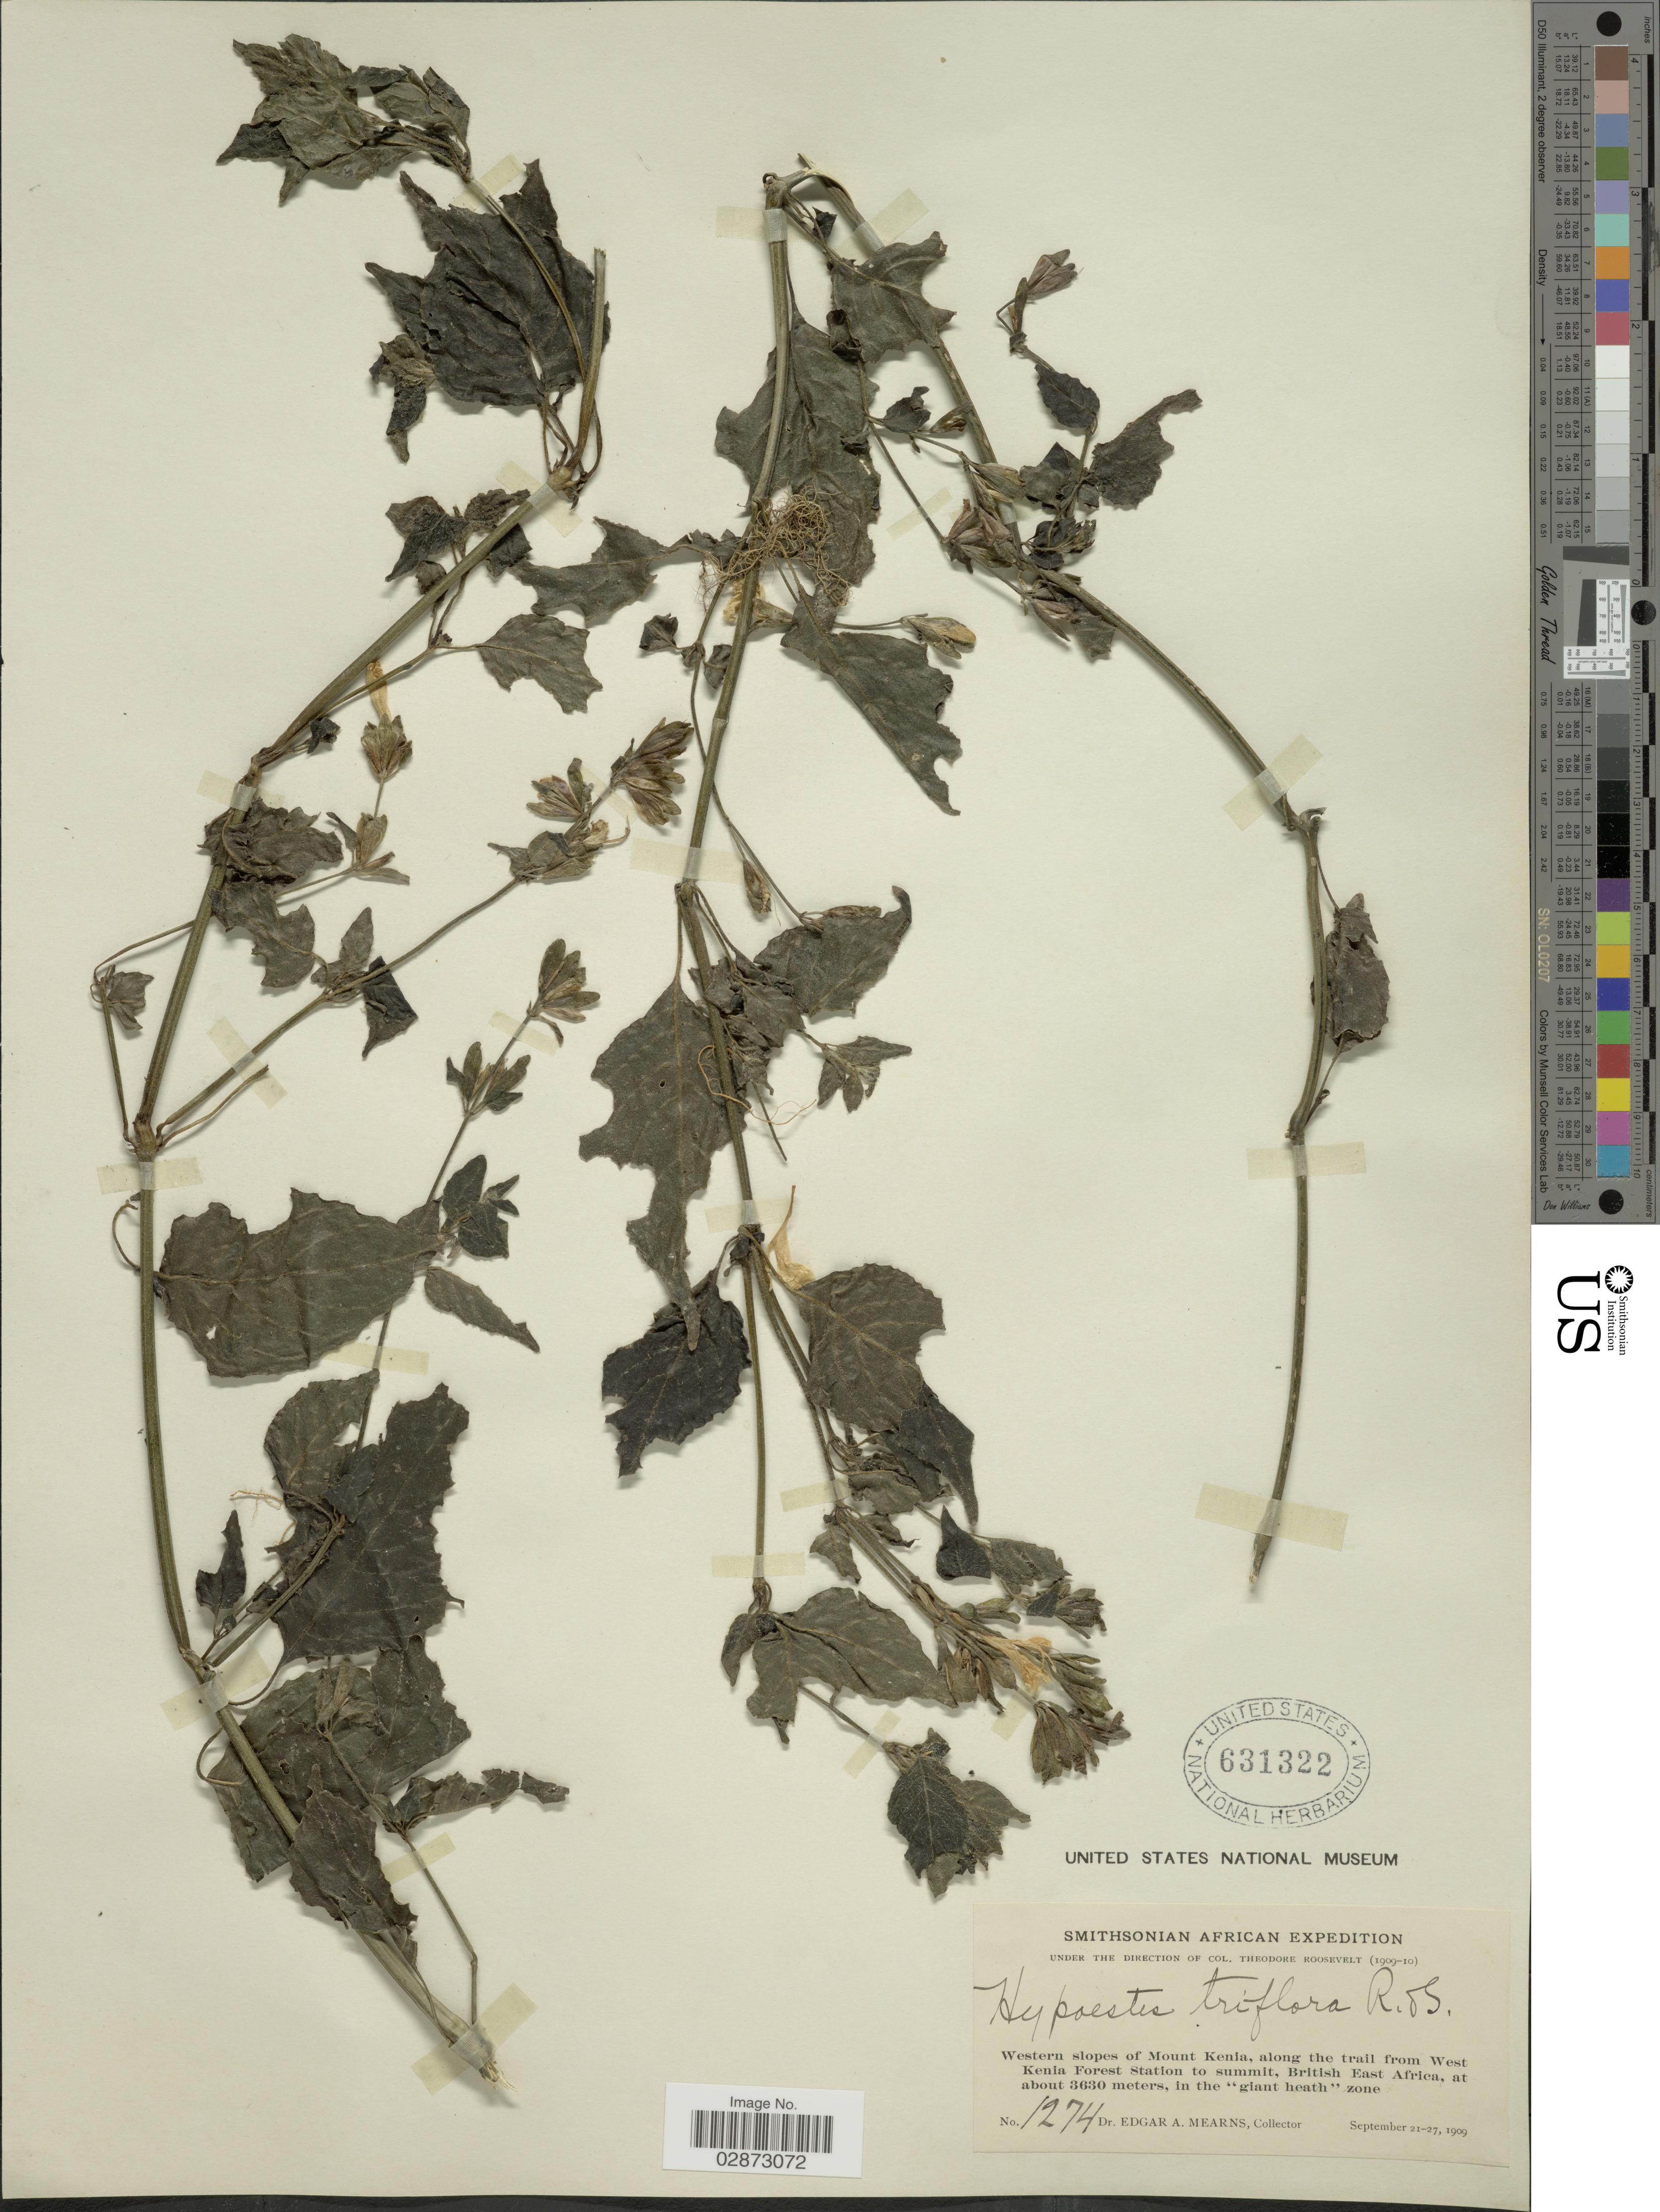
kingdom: Plantae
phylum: Tracheophyta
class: Magnoliopsida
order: Lamiales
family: Acanthaceae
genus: Hypoestes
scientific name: Hypoestes triflora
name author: (Forssk.) Roem. & Schult.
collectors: E. A. Mearns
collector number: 1274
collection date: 1909-09-21/1909-09-27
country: Kenya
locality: Western slopes of Mount Kenia, along the trail from West Kenia Forest Station to summit, British East Africa, in the "giant health" zone.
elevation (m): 3630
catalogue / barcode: US 631322